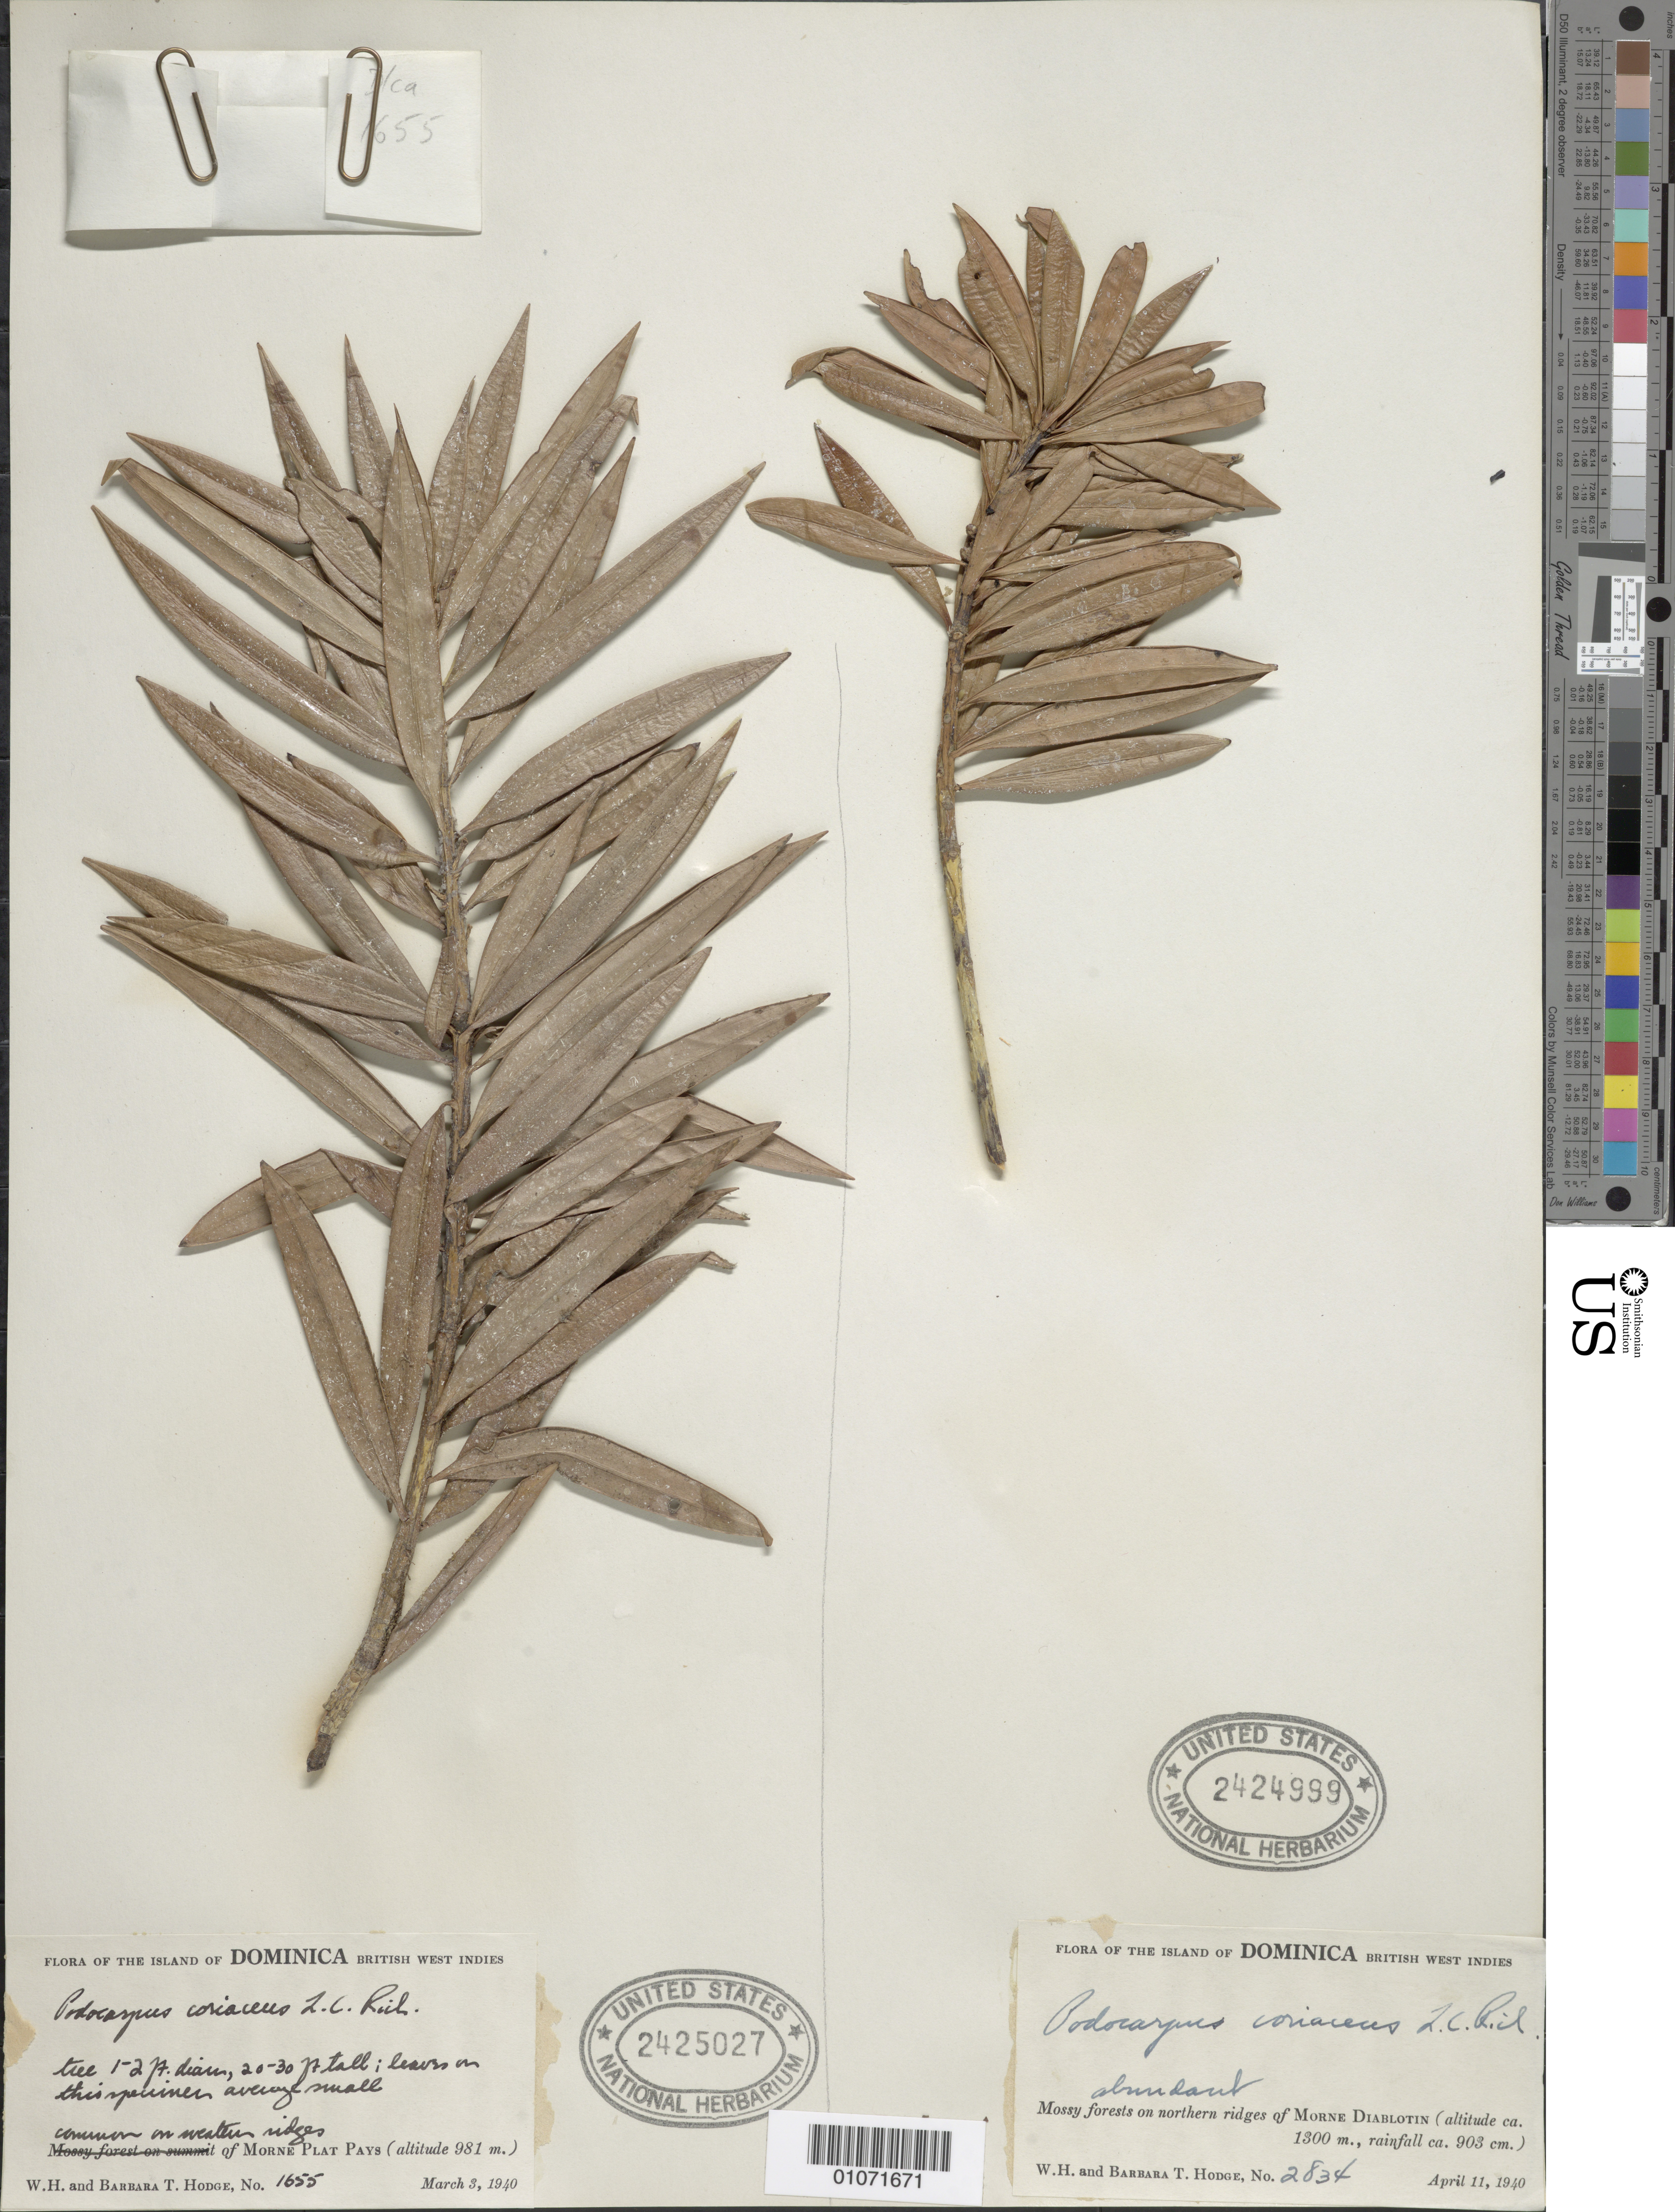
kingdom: Plantae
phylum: Tracheophyta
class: Pinopsida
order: Pinales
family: Podocarpaceae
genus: Podocarpus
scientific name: Podocarpus coriaceus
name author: Rich. & A. Rich.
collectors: W. Hodge & B. Hodge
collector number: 2834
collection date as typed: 11 Apr 1940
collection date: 1940-04-11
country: Dominica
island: Dominica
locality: Mossy forests on northern ridges of Morne Diablotin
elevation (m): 1300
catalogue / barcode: US 2424999-2